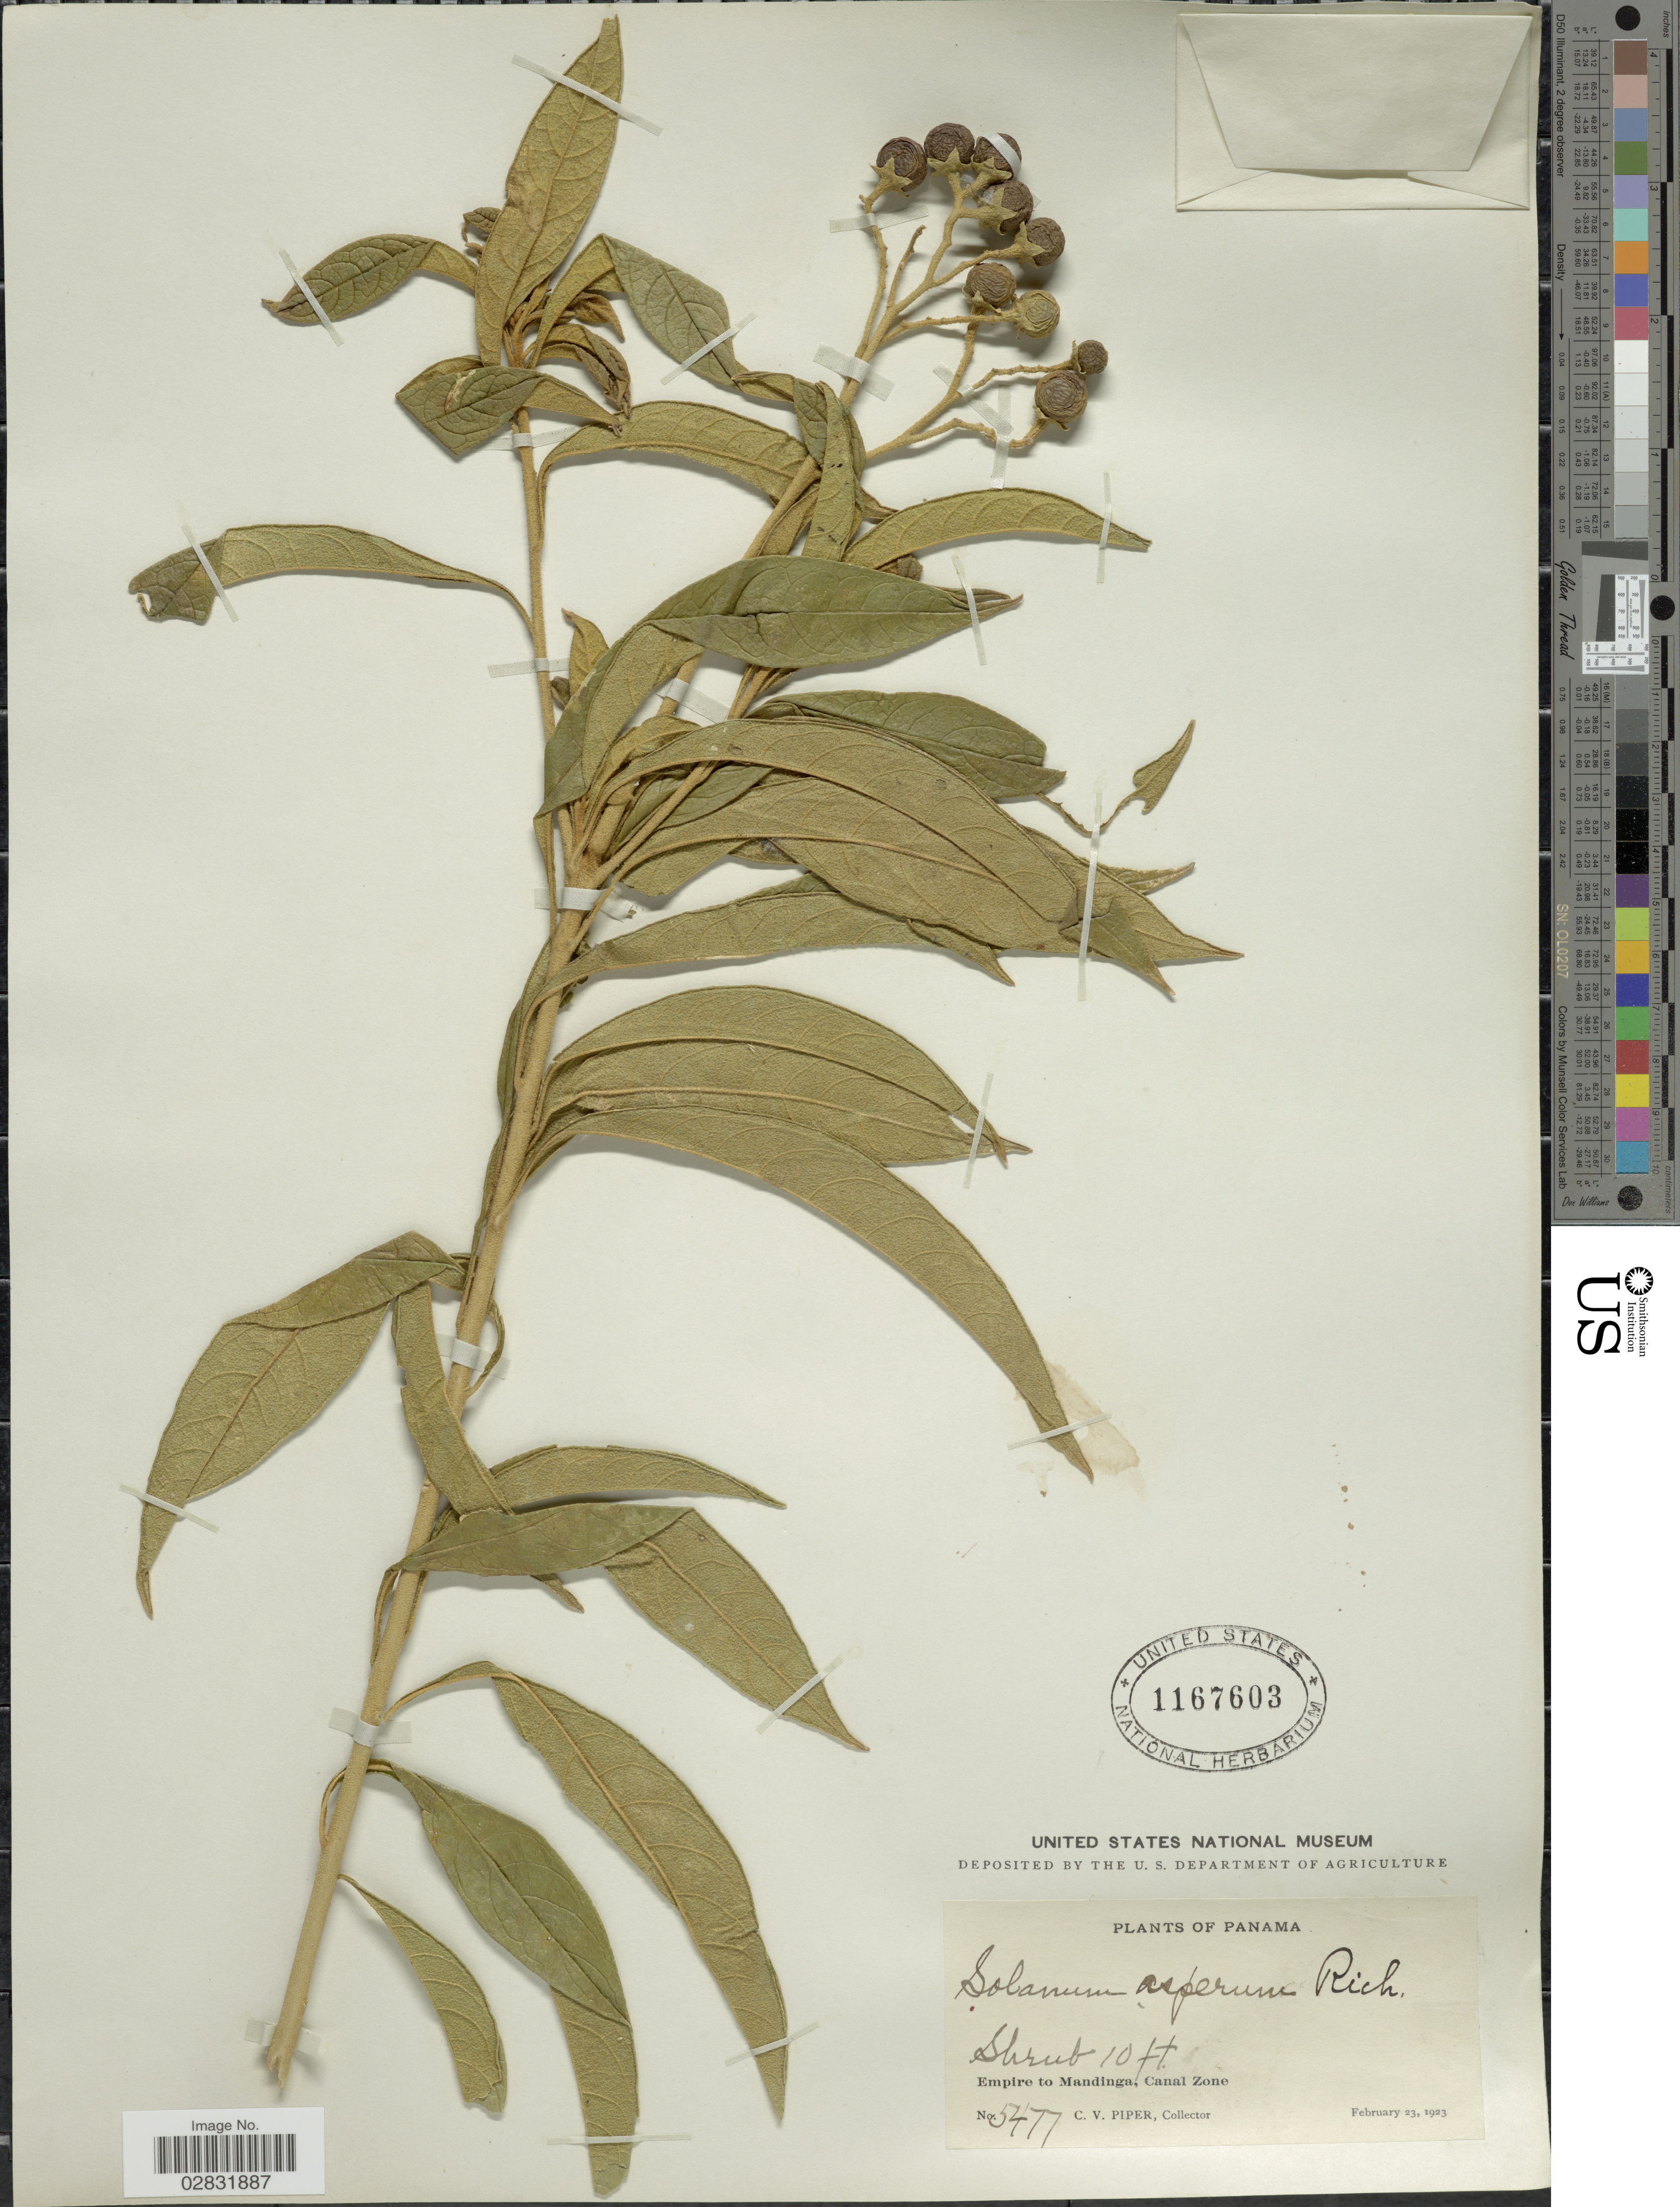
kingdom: Plantae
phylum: Tracheophyta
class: Magnoliopsida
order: Solanales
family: Solanaceae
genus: Solanum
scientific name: Solanum asperum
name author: Rich.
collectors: C. V. Piper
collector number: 5477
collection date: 1923-02-23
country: Panama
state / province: Colón / Panamá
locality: Empire to Mandinga, Canal Zone.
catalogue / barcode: US 1167603